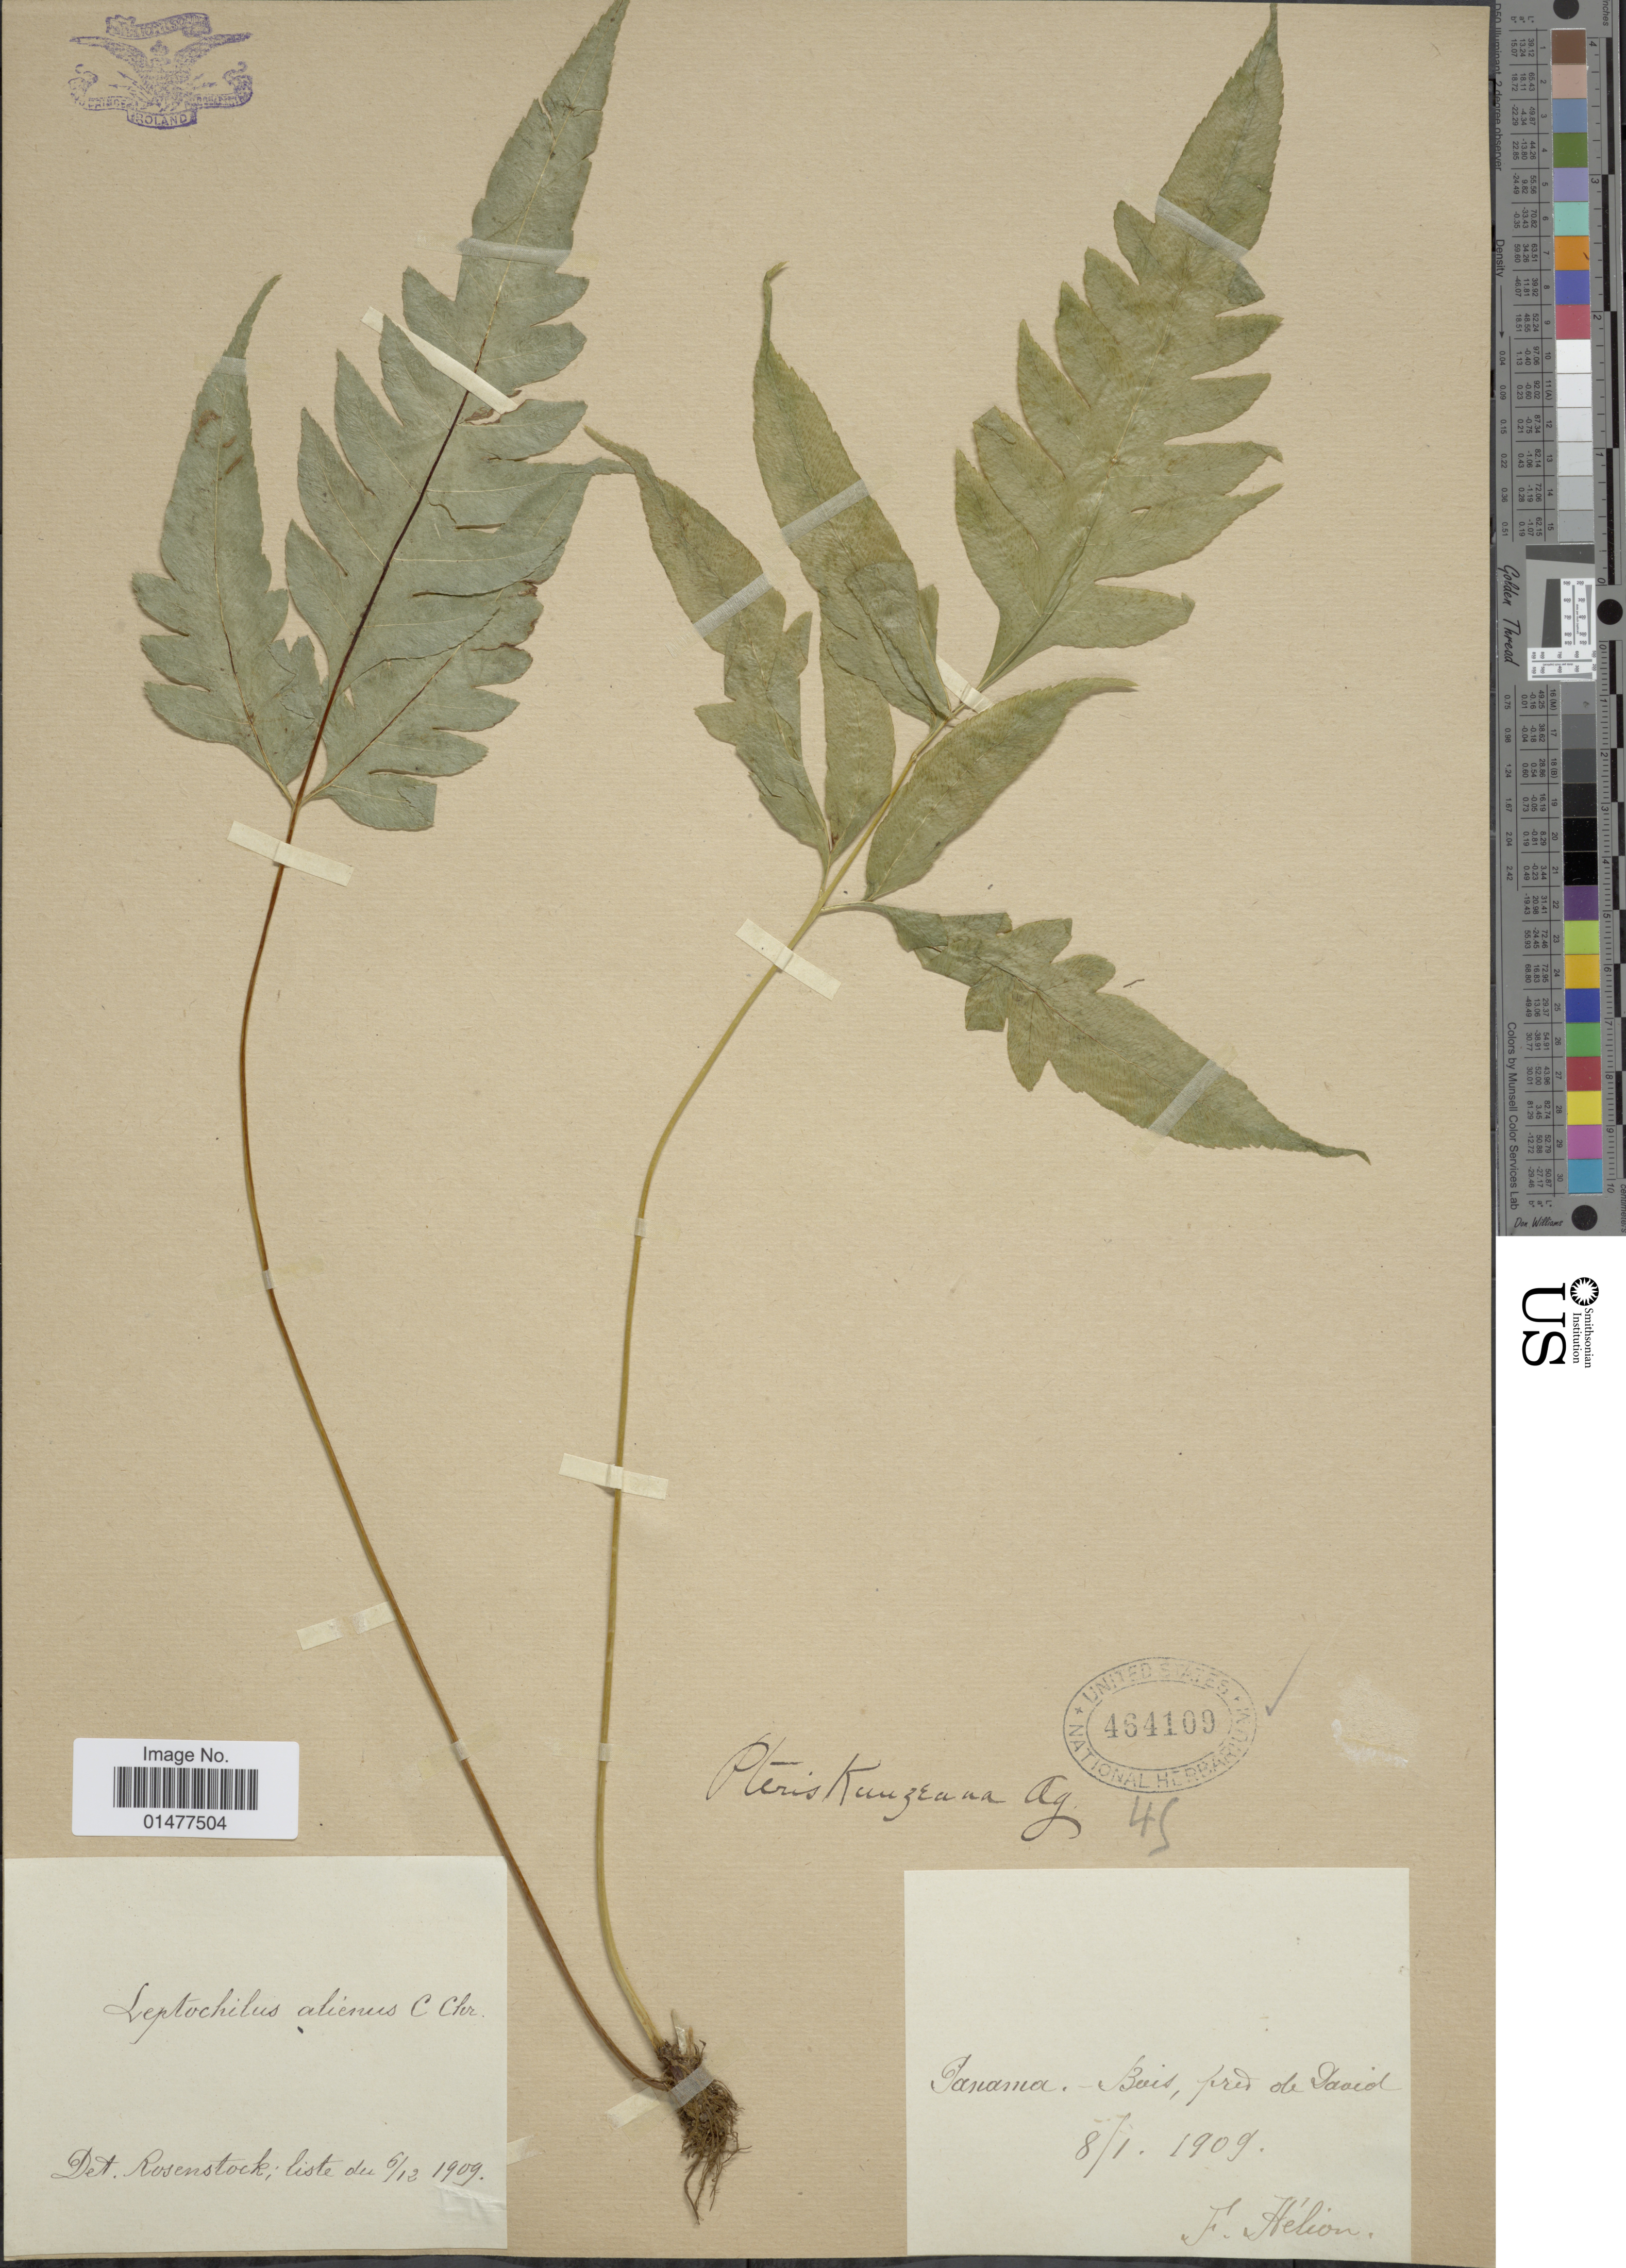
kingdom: Plantae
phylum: Tracheophyta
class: Polypodiopsida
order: Polypodiales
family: Pteridaceae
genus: Pteris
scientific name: Pteris altissima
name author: Poir.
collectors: F. Hélion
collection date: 1909-01-08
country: Panama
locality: pres de David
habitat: bois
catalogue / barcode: US 464109